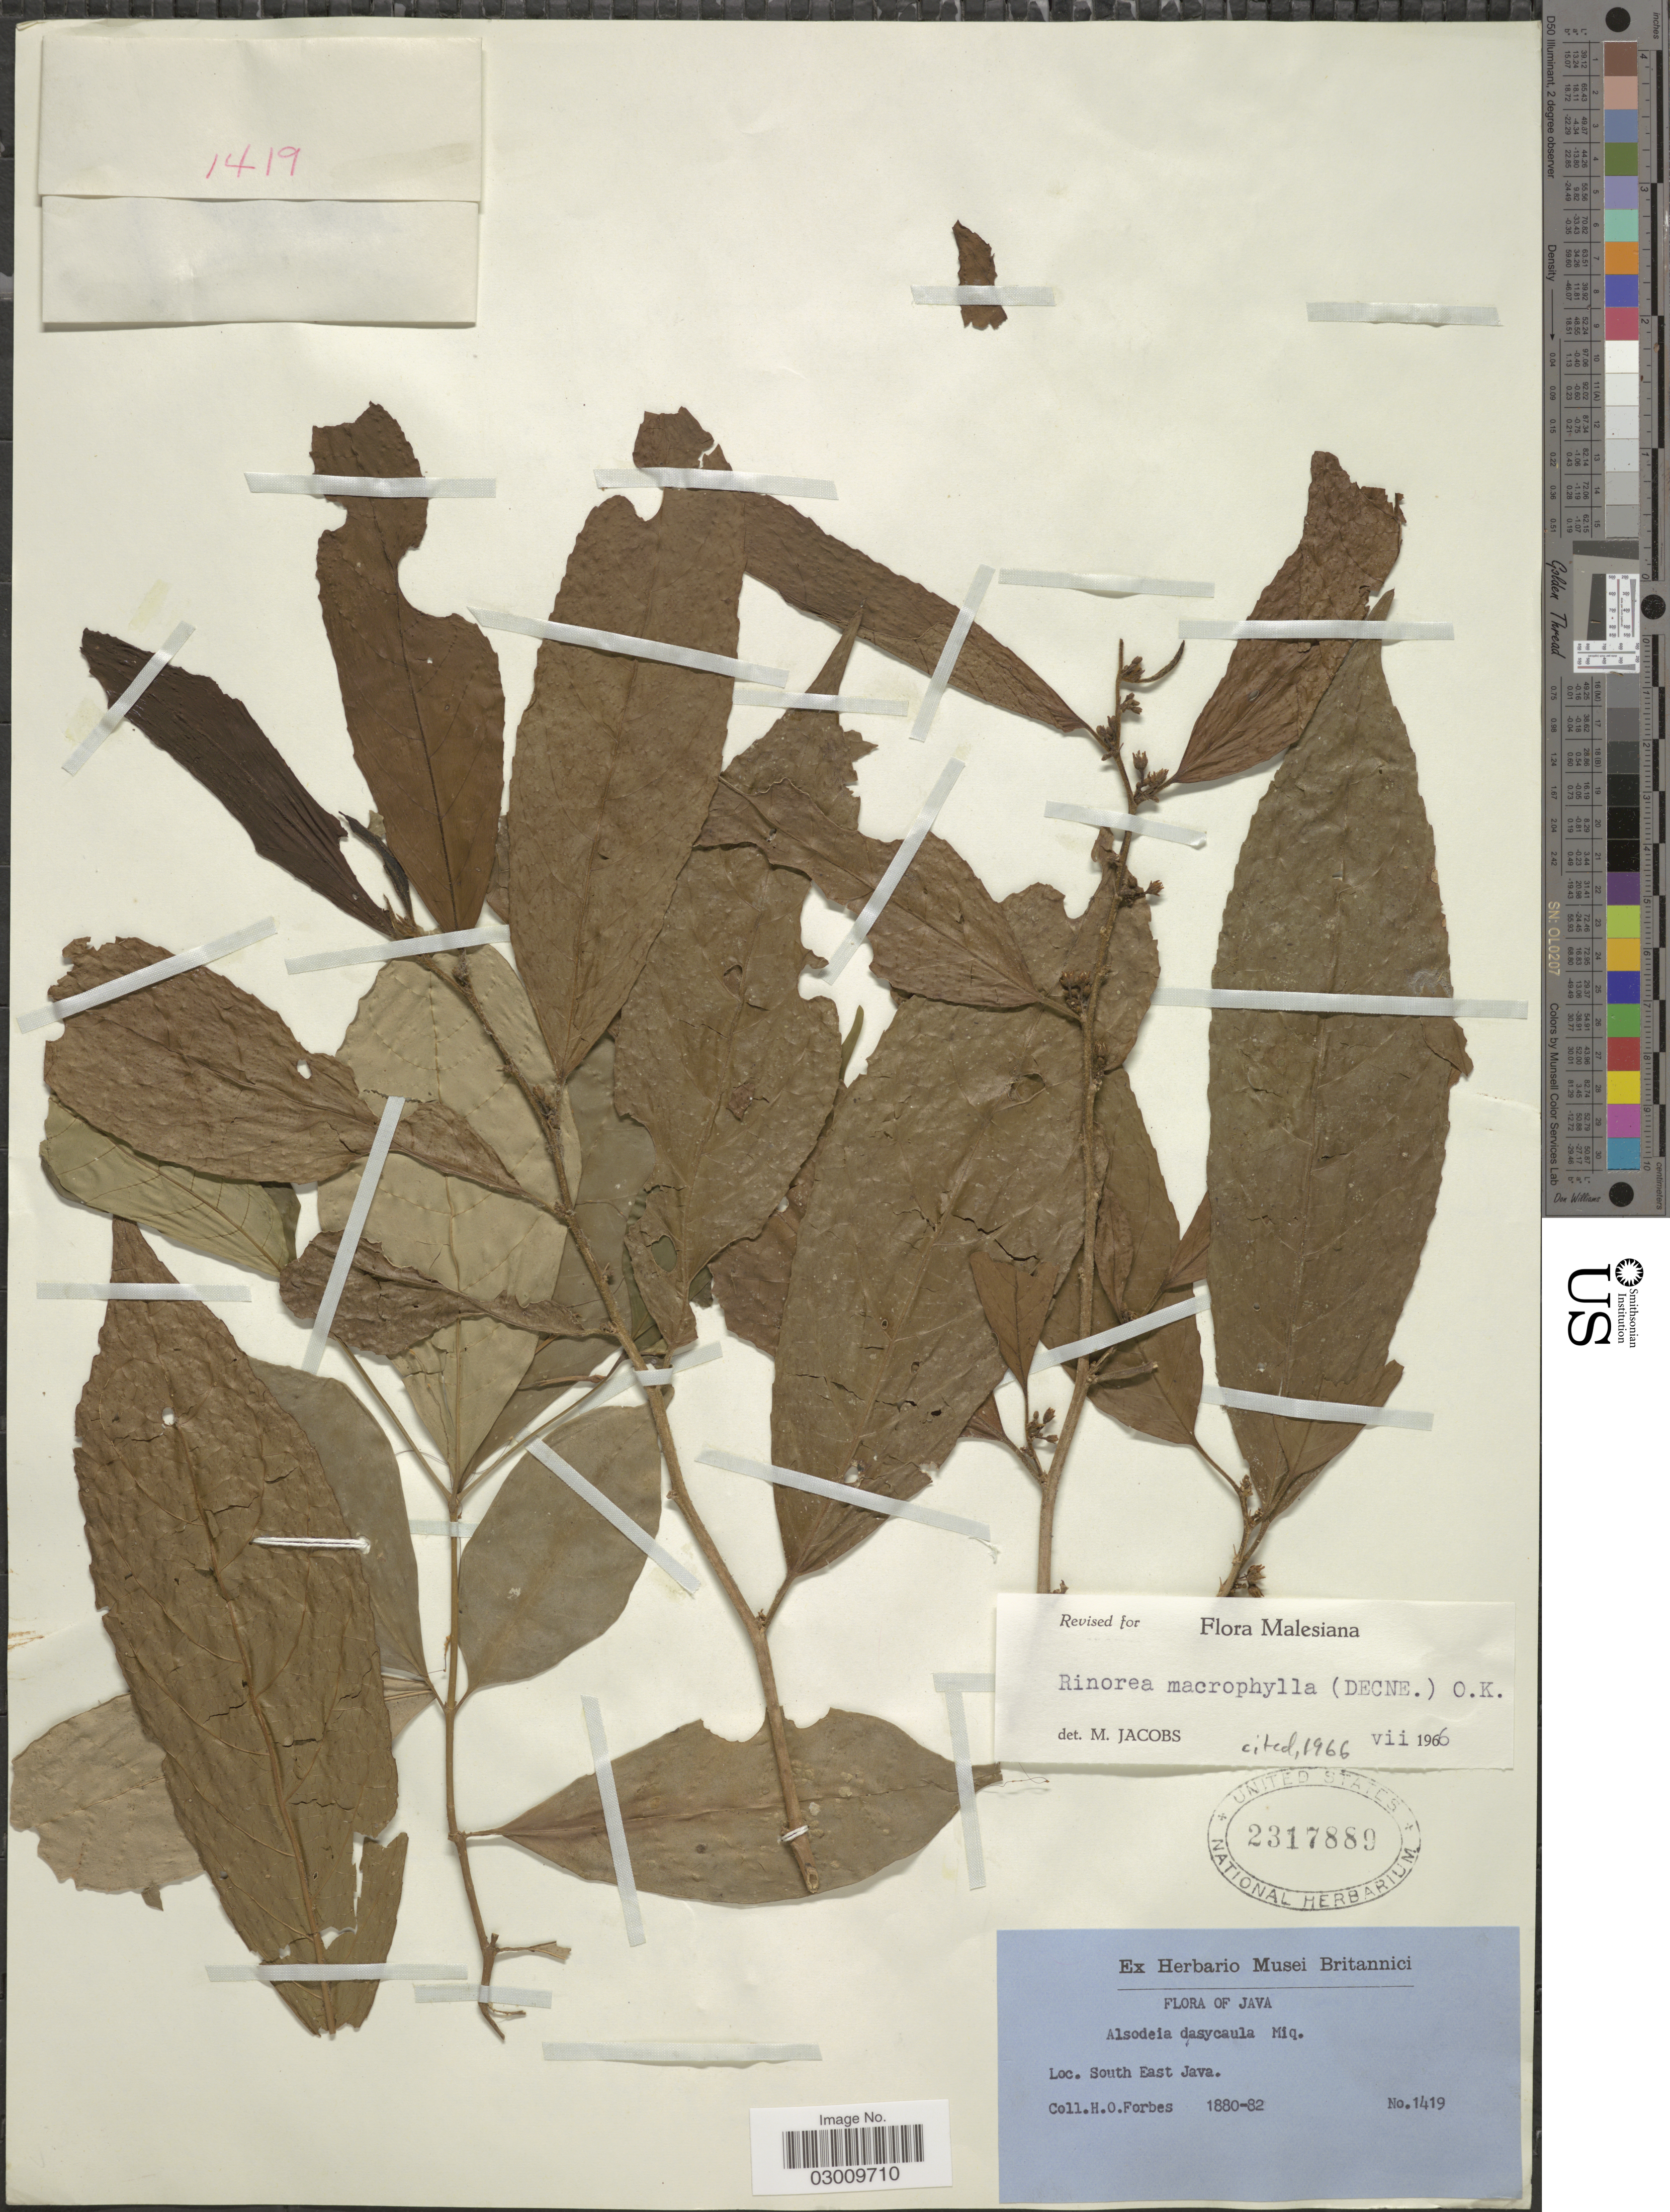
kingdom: Plantae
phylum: Tracheophyta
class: Magnoliopsida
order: Malpighiales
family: Violaceae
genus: Rinorea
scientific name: Rinorea macrophylla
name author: (Decne.) Kuntze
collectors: H. O. Forbes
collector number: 1419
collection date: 1880/1882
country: Indonesia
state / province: Java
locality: South East Java.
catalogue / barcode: US 2317889